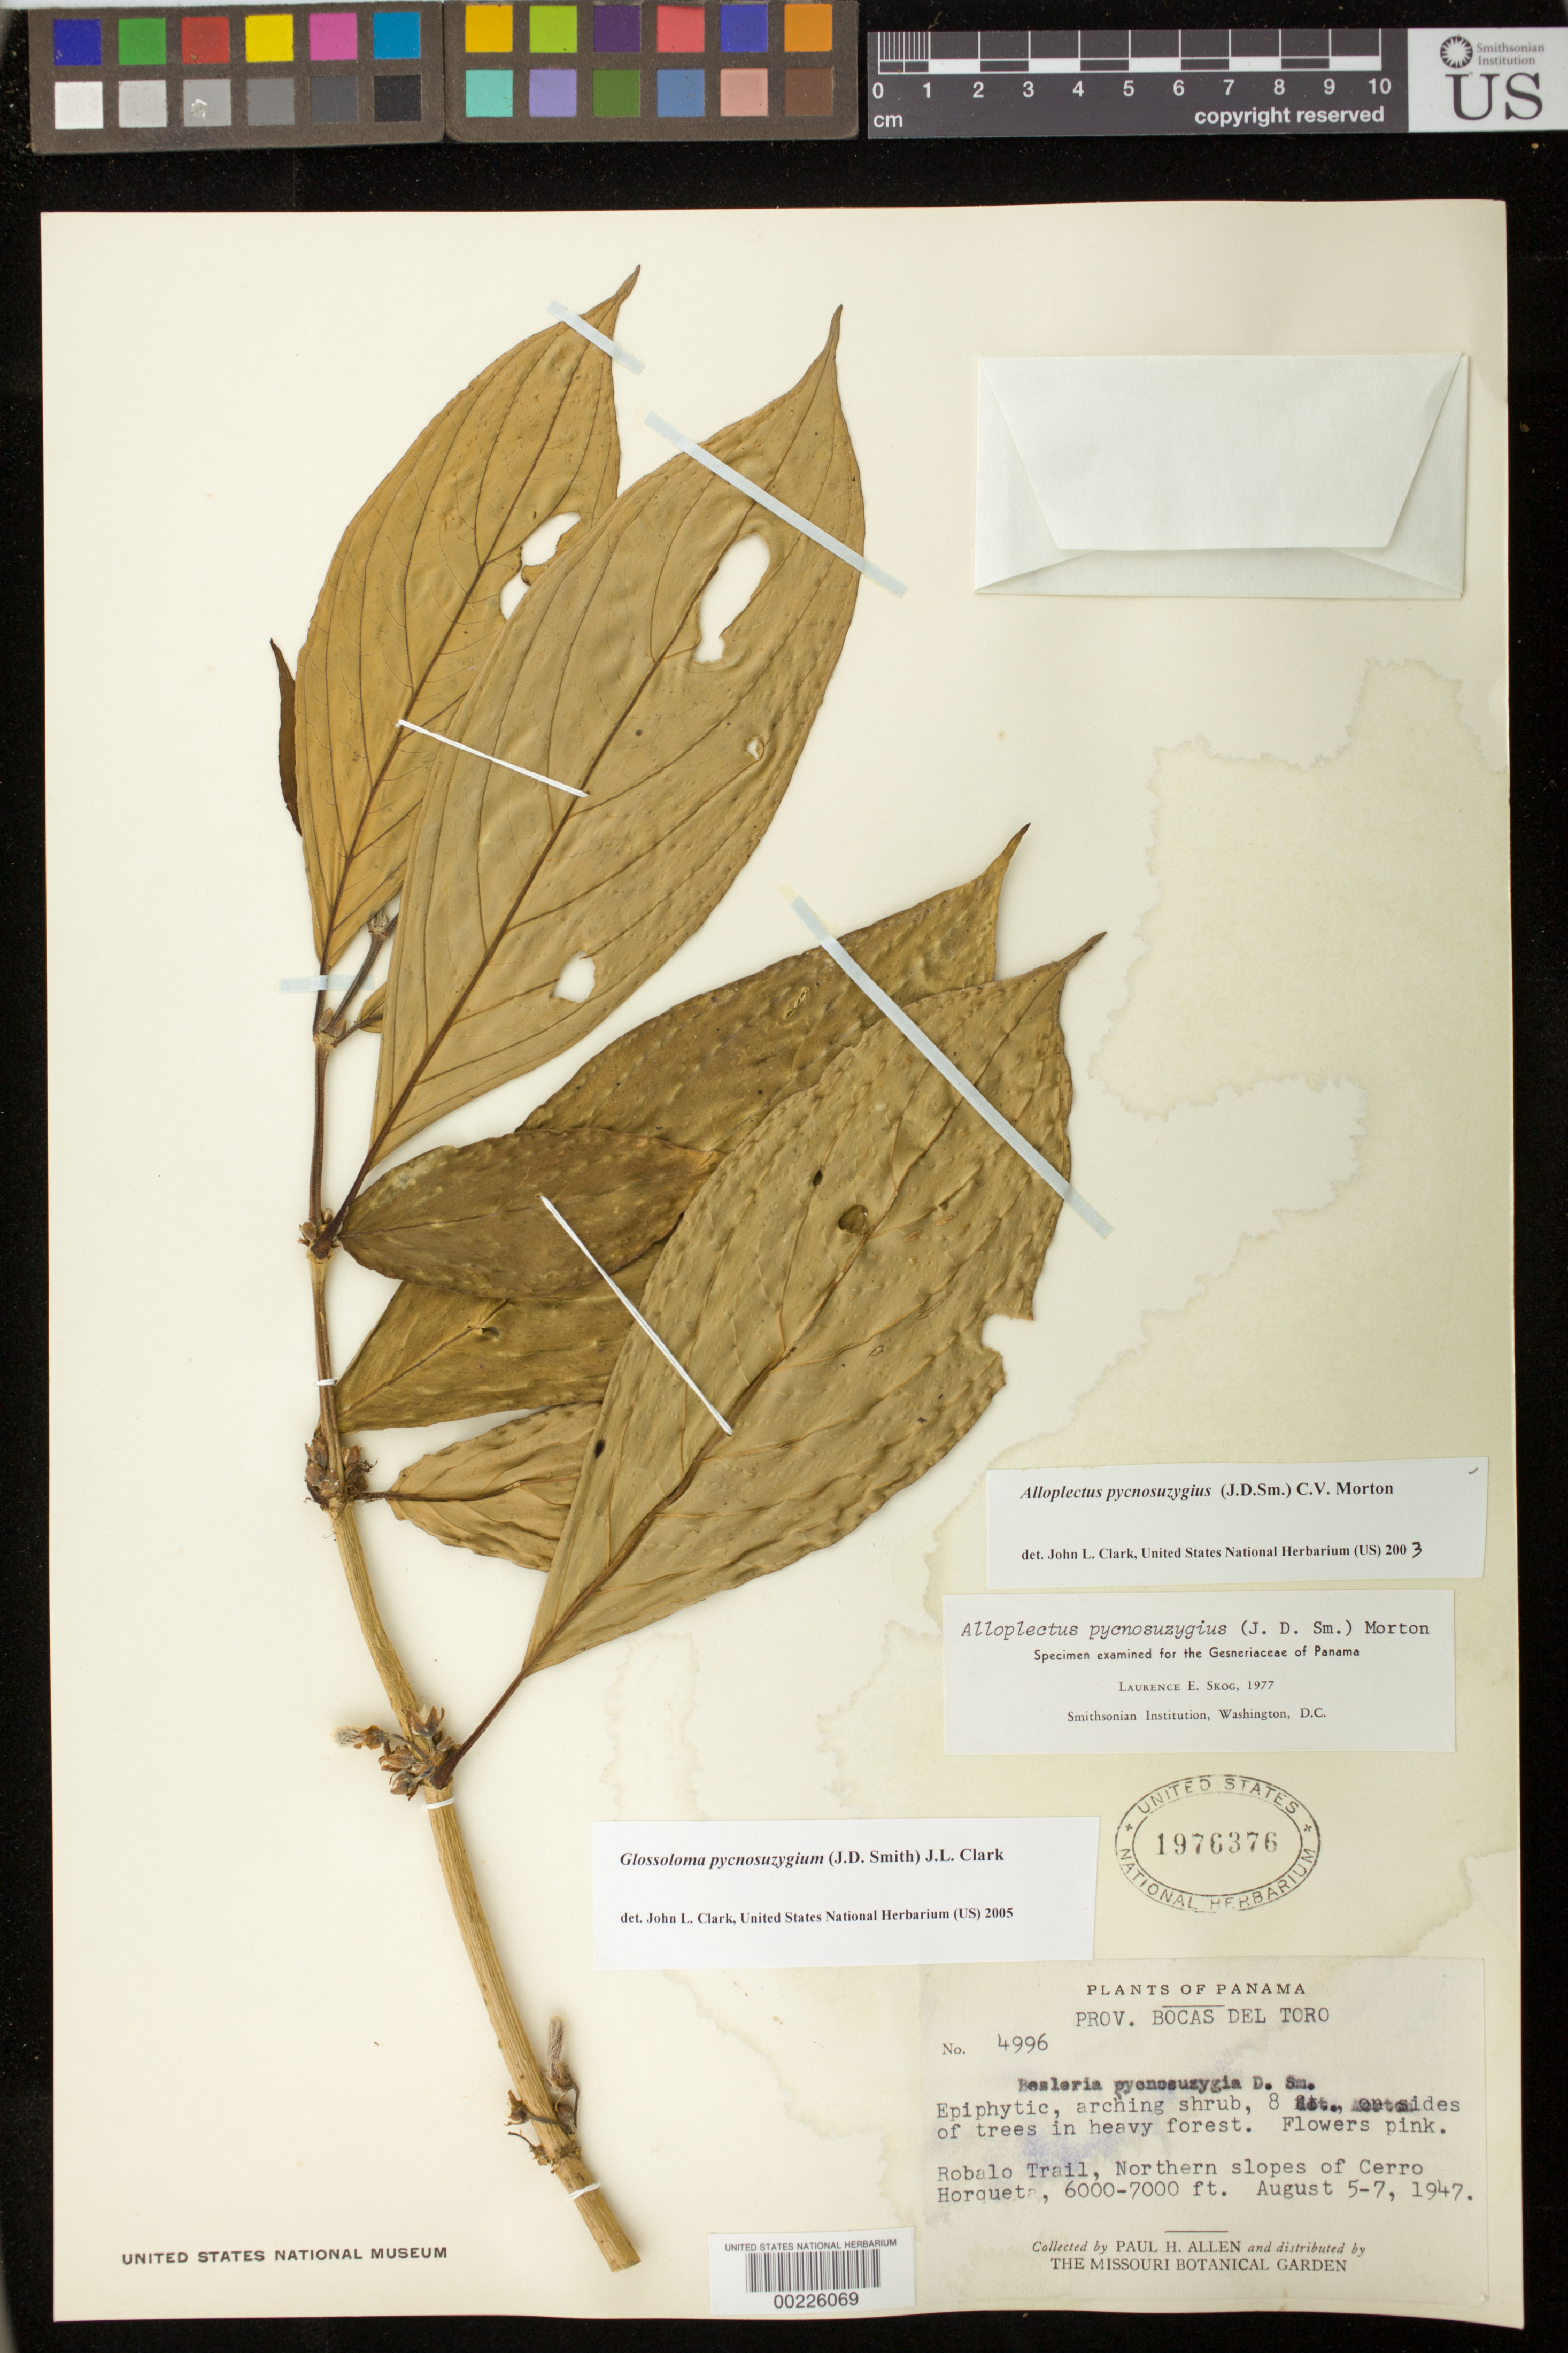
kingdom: Plantae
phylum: Tracheophyta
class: Magnoliopsida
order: Lamiales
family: Gesneriaceae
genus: Glossoloma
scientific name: Glossoloma pycnosuzygium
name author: (Donn. Sm.) J.L. Clark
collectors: P. H. Allen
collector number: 4996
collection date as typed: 5-7 Aug 1947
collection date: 1947-08-05/1947-08-07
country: Panama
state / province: Bocas del Toro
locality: Robalo trail, northern slopes of Cerro Horqueta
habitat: on sides of trees in heavy forest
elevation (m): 1829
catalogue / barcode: US 1976376